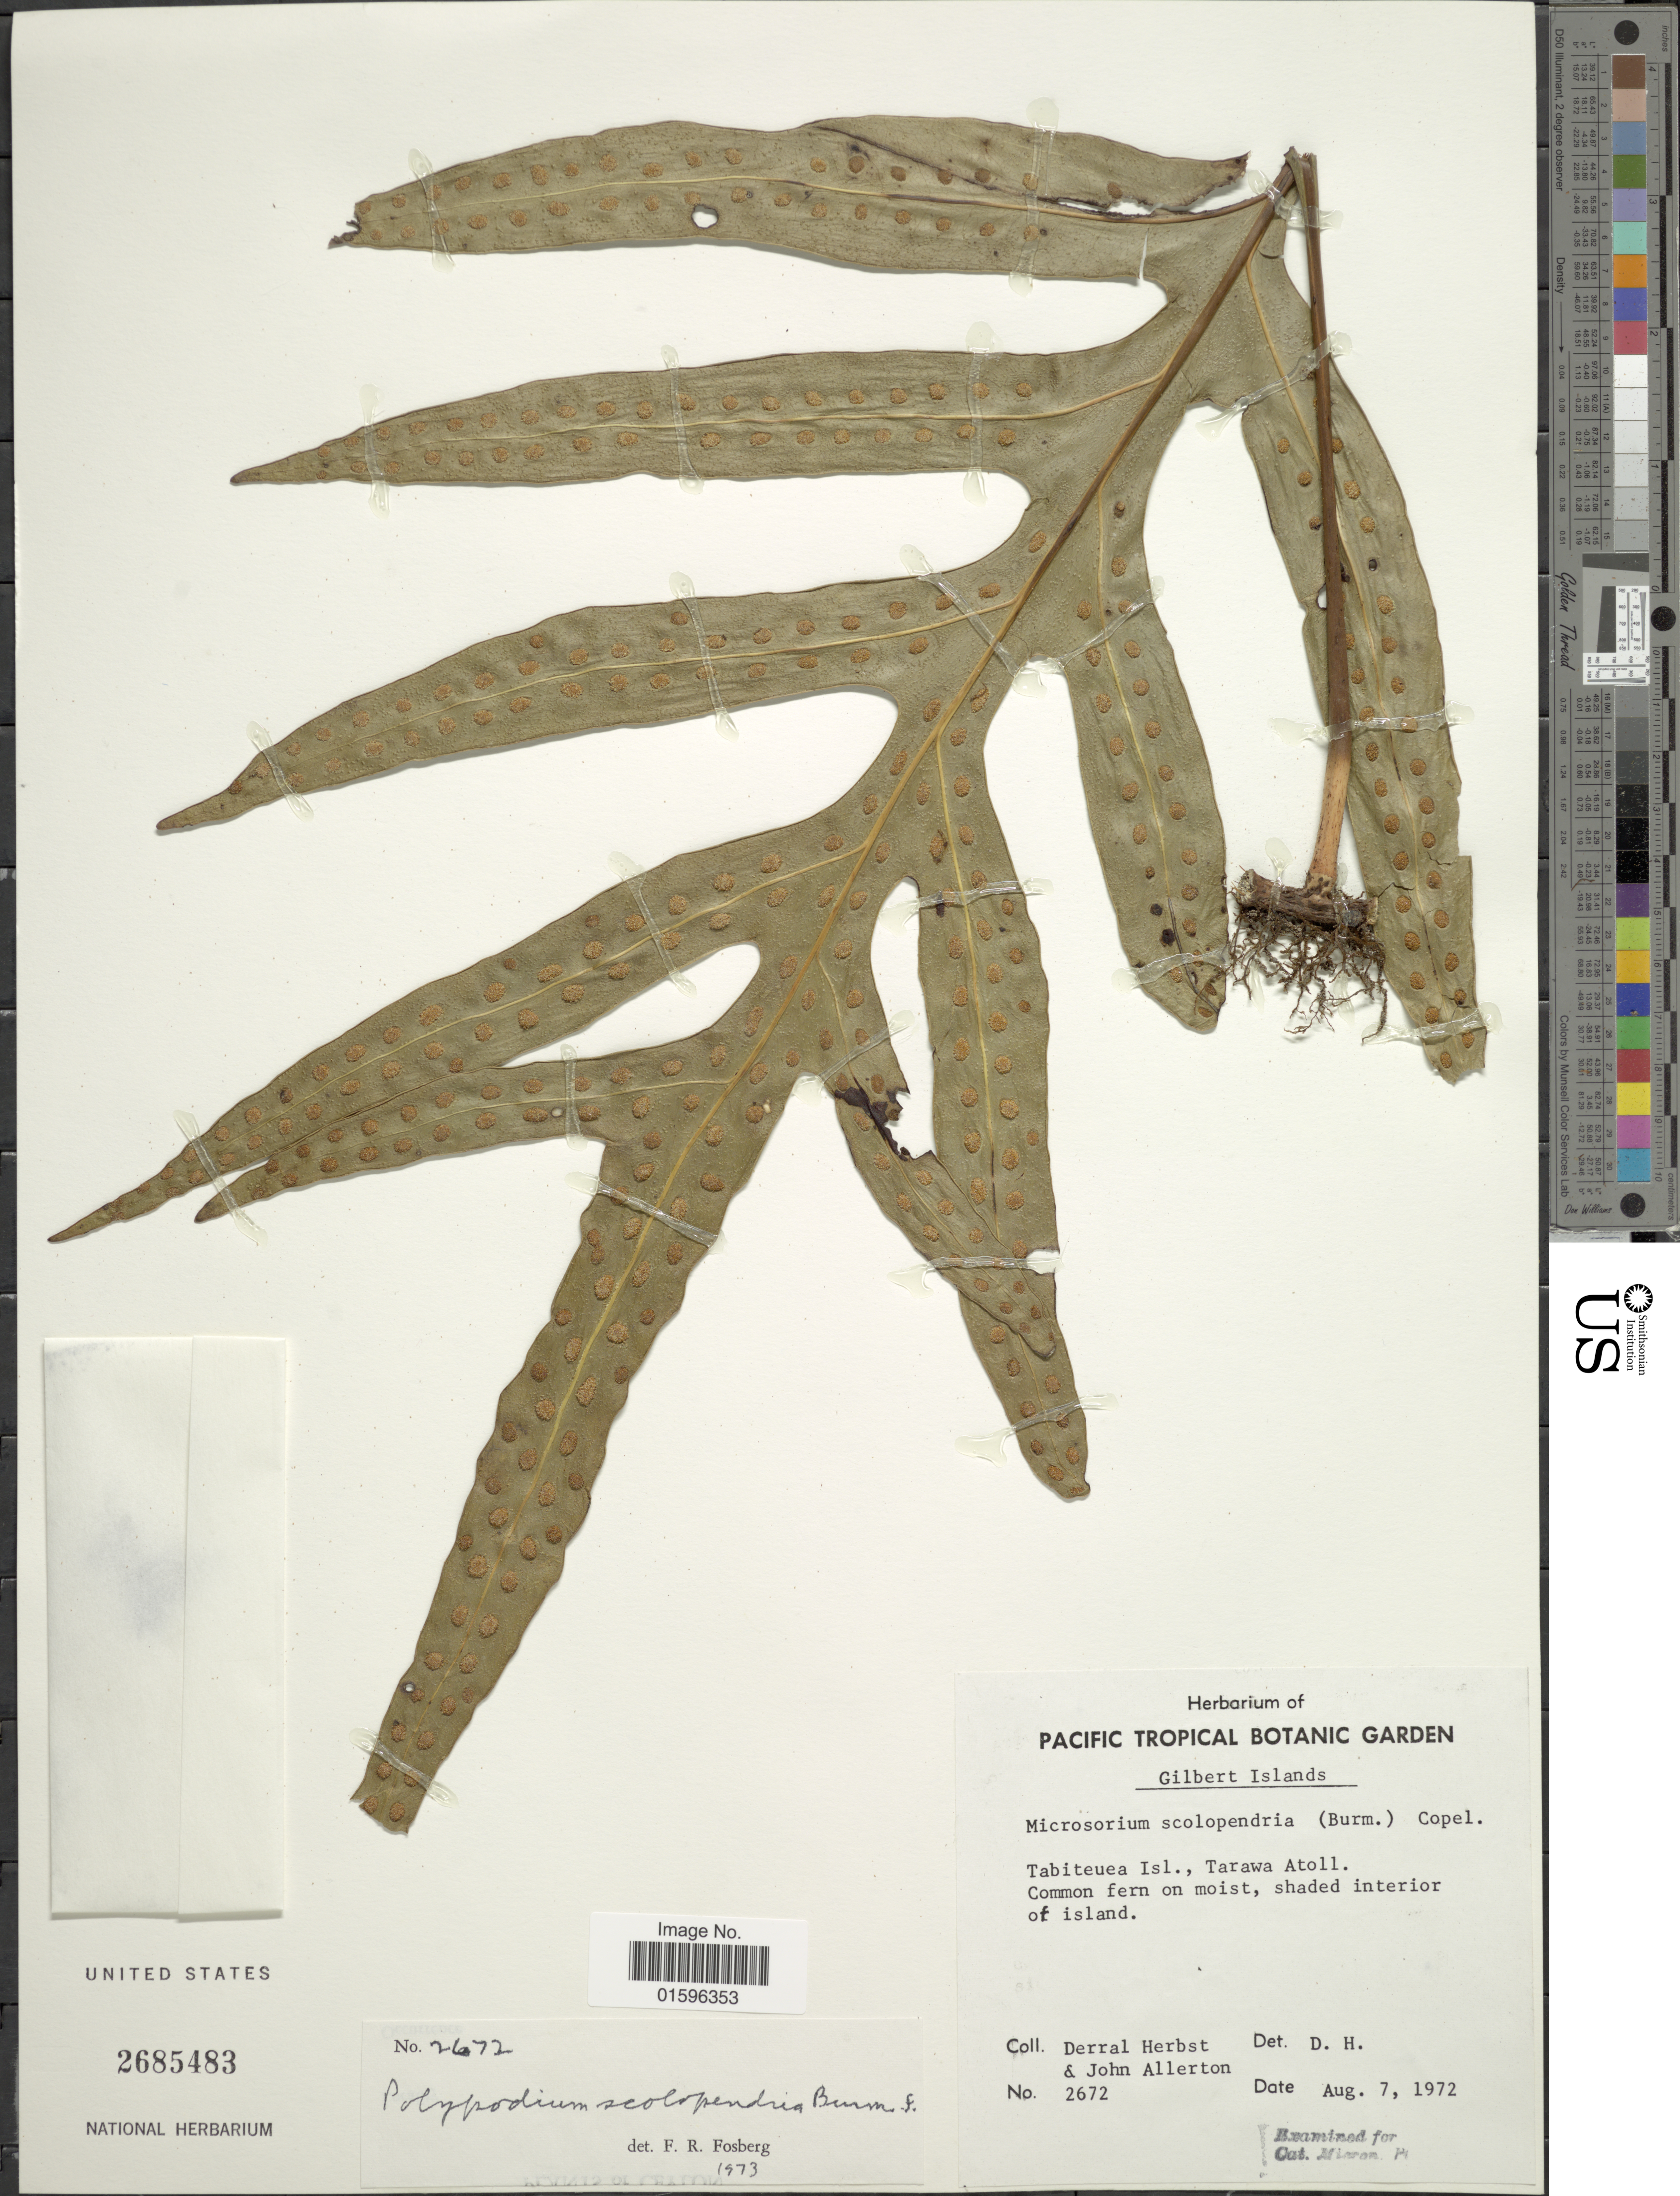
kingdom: Plantae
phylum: Tracheophyta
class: Polypodiopsida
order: Polypodiales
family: Polypodiaceae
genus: Polypodium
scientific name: Polypodium scolopendria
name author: Burm. f.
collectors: D. R. Herbst & J. Allerton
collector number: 2672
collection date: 1972-08-07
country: Kiribati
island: Tarawa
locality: Gilbert Islands, Tabiteuea Isl., Tarawa Atoll.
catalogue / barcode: US 2685483